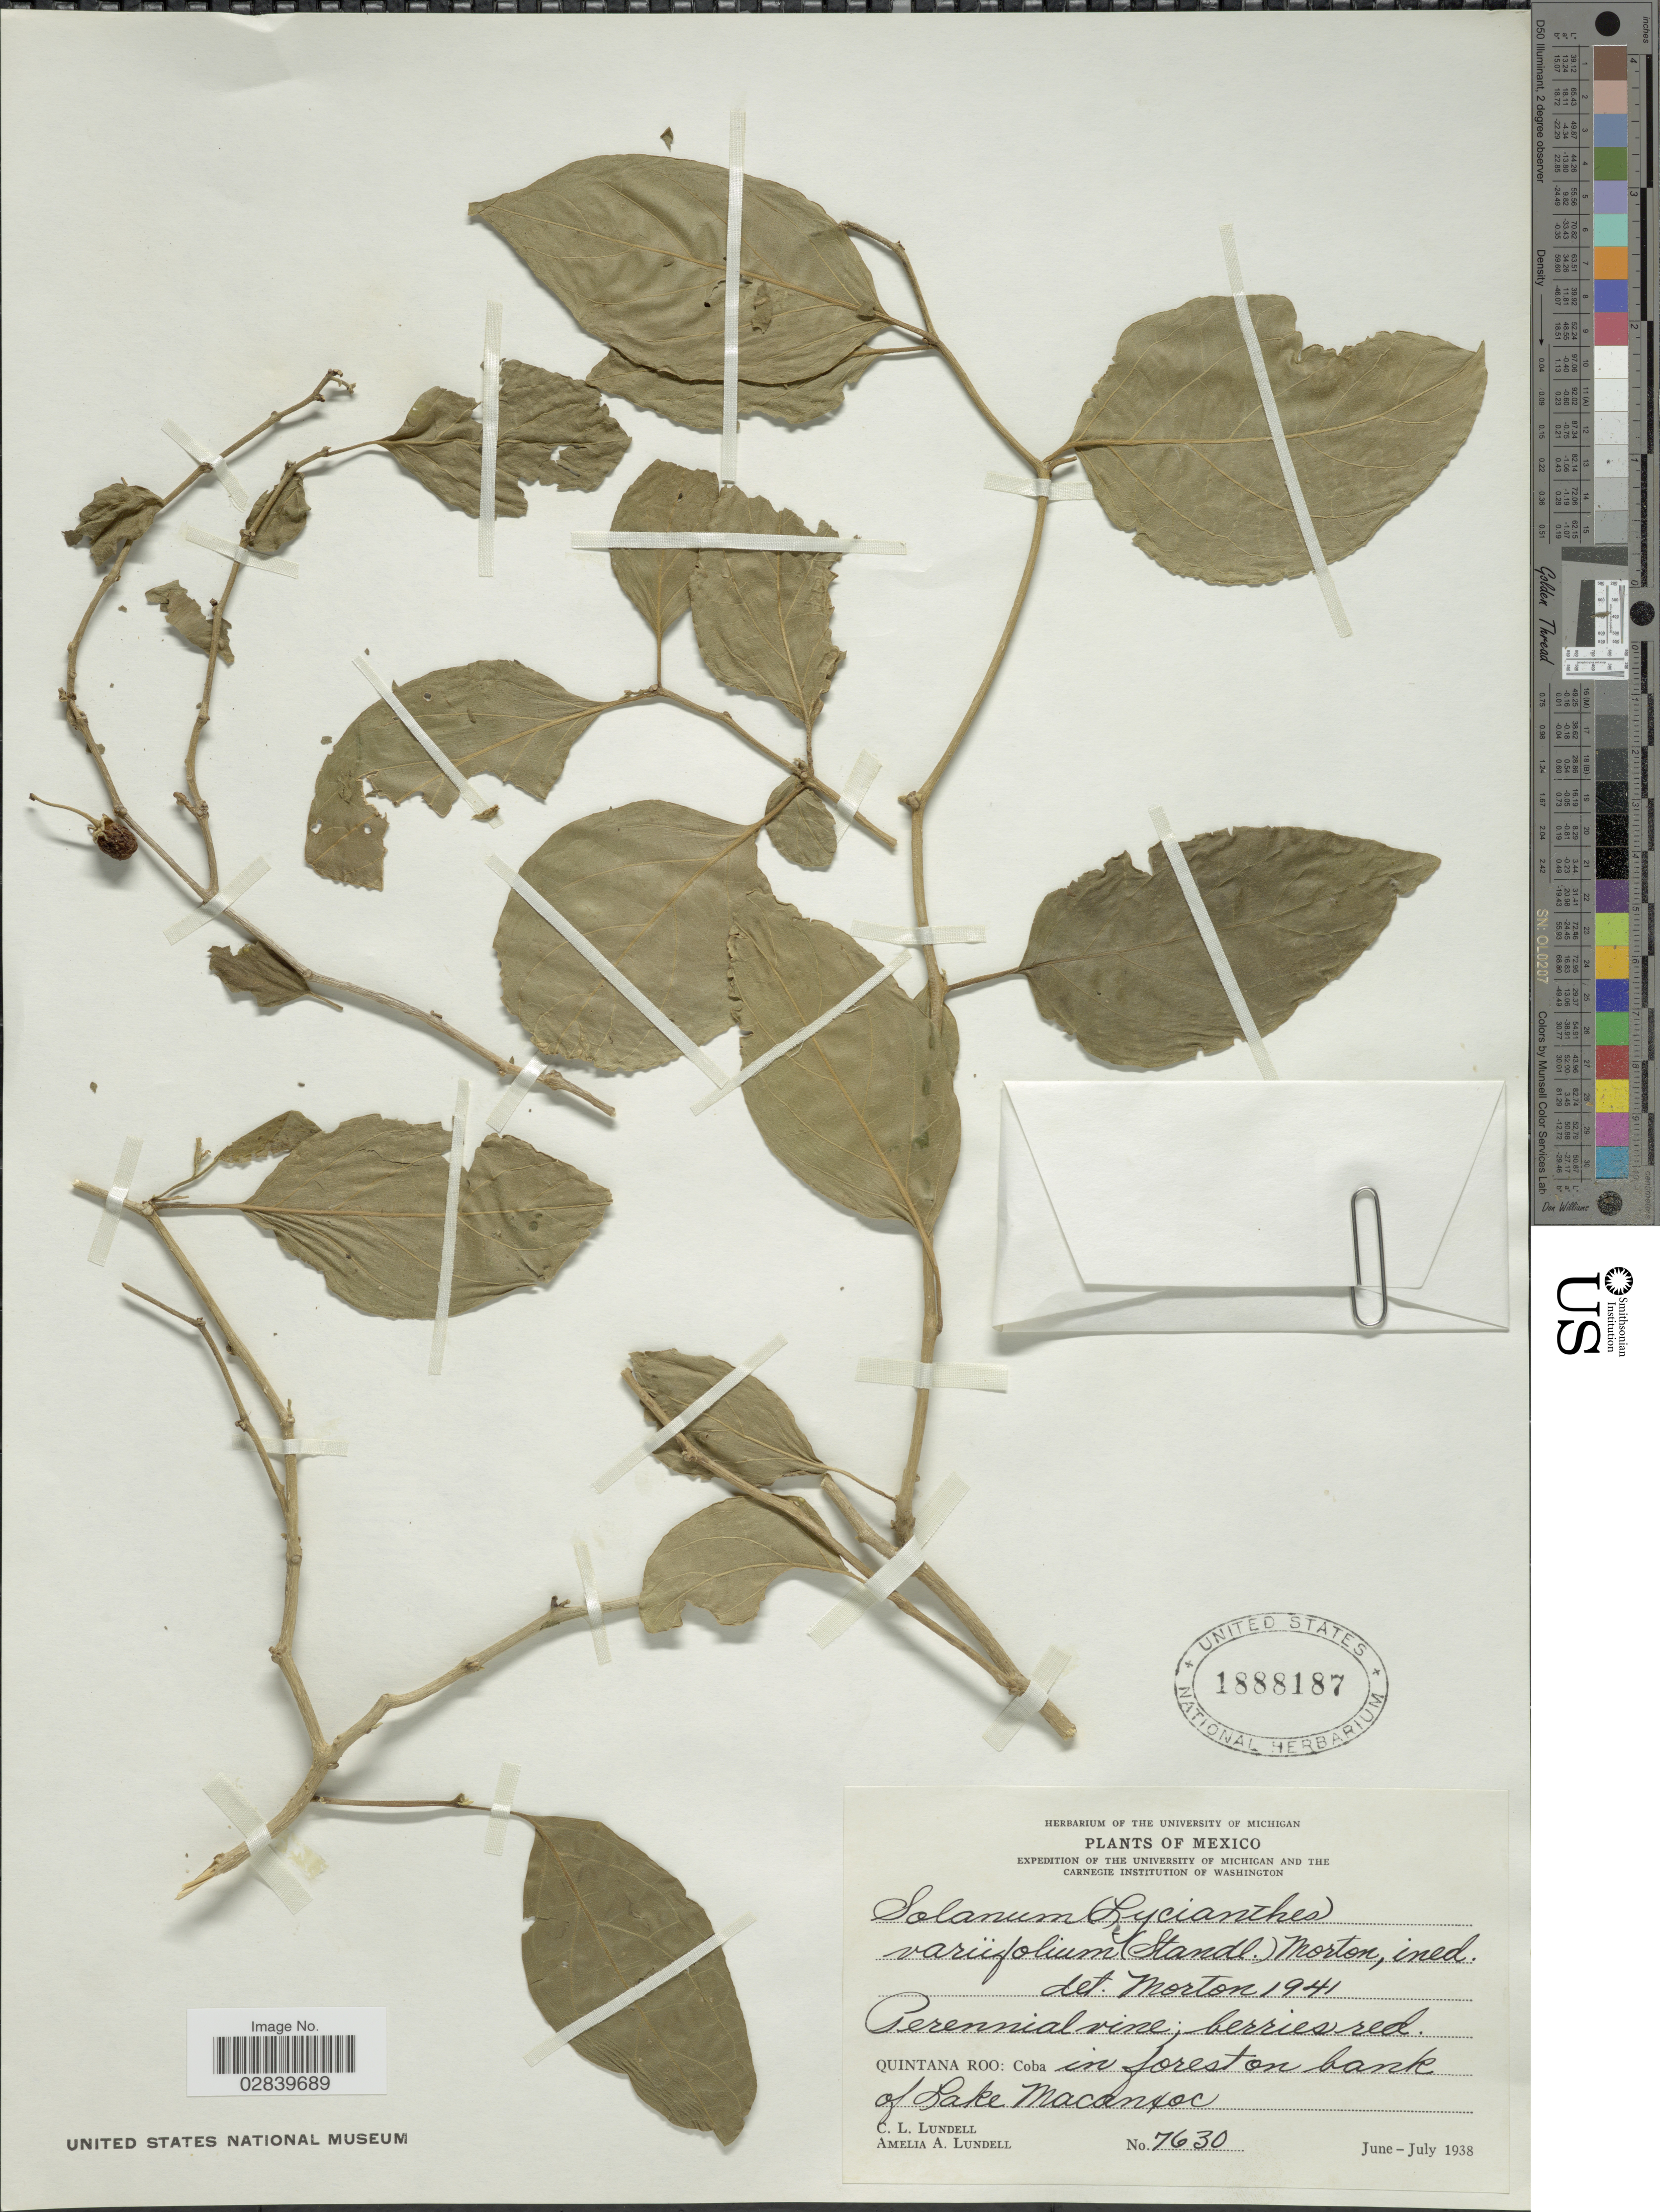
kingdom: Plantae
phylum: Tracheophyta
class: Magnoliopsida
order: Solanales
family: Solanaceae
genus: Lycianthes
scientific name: Lycianthes variifolia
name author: Standl.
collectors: C. L. Lundell & A. A. Lundell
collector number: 7630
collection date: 1938-06/1938-07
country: Mexico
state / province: Quintana Roo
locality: Coba in forest on bank of Lake Macanxoc.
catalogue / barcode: US 1888187